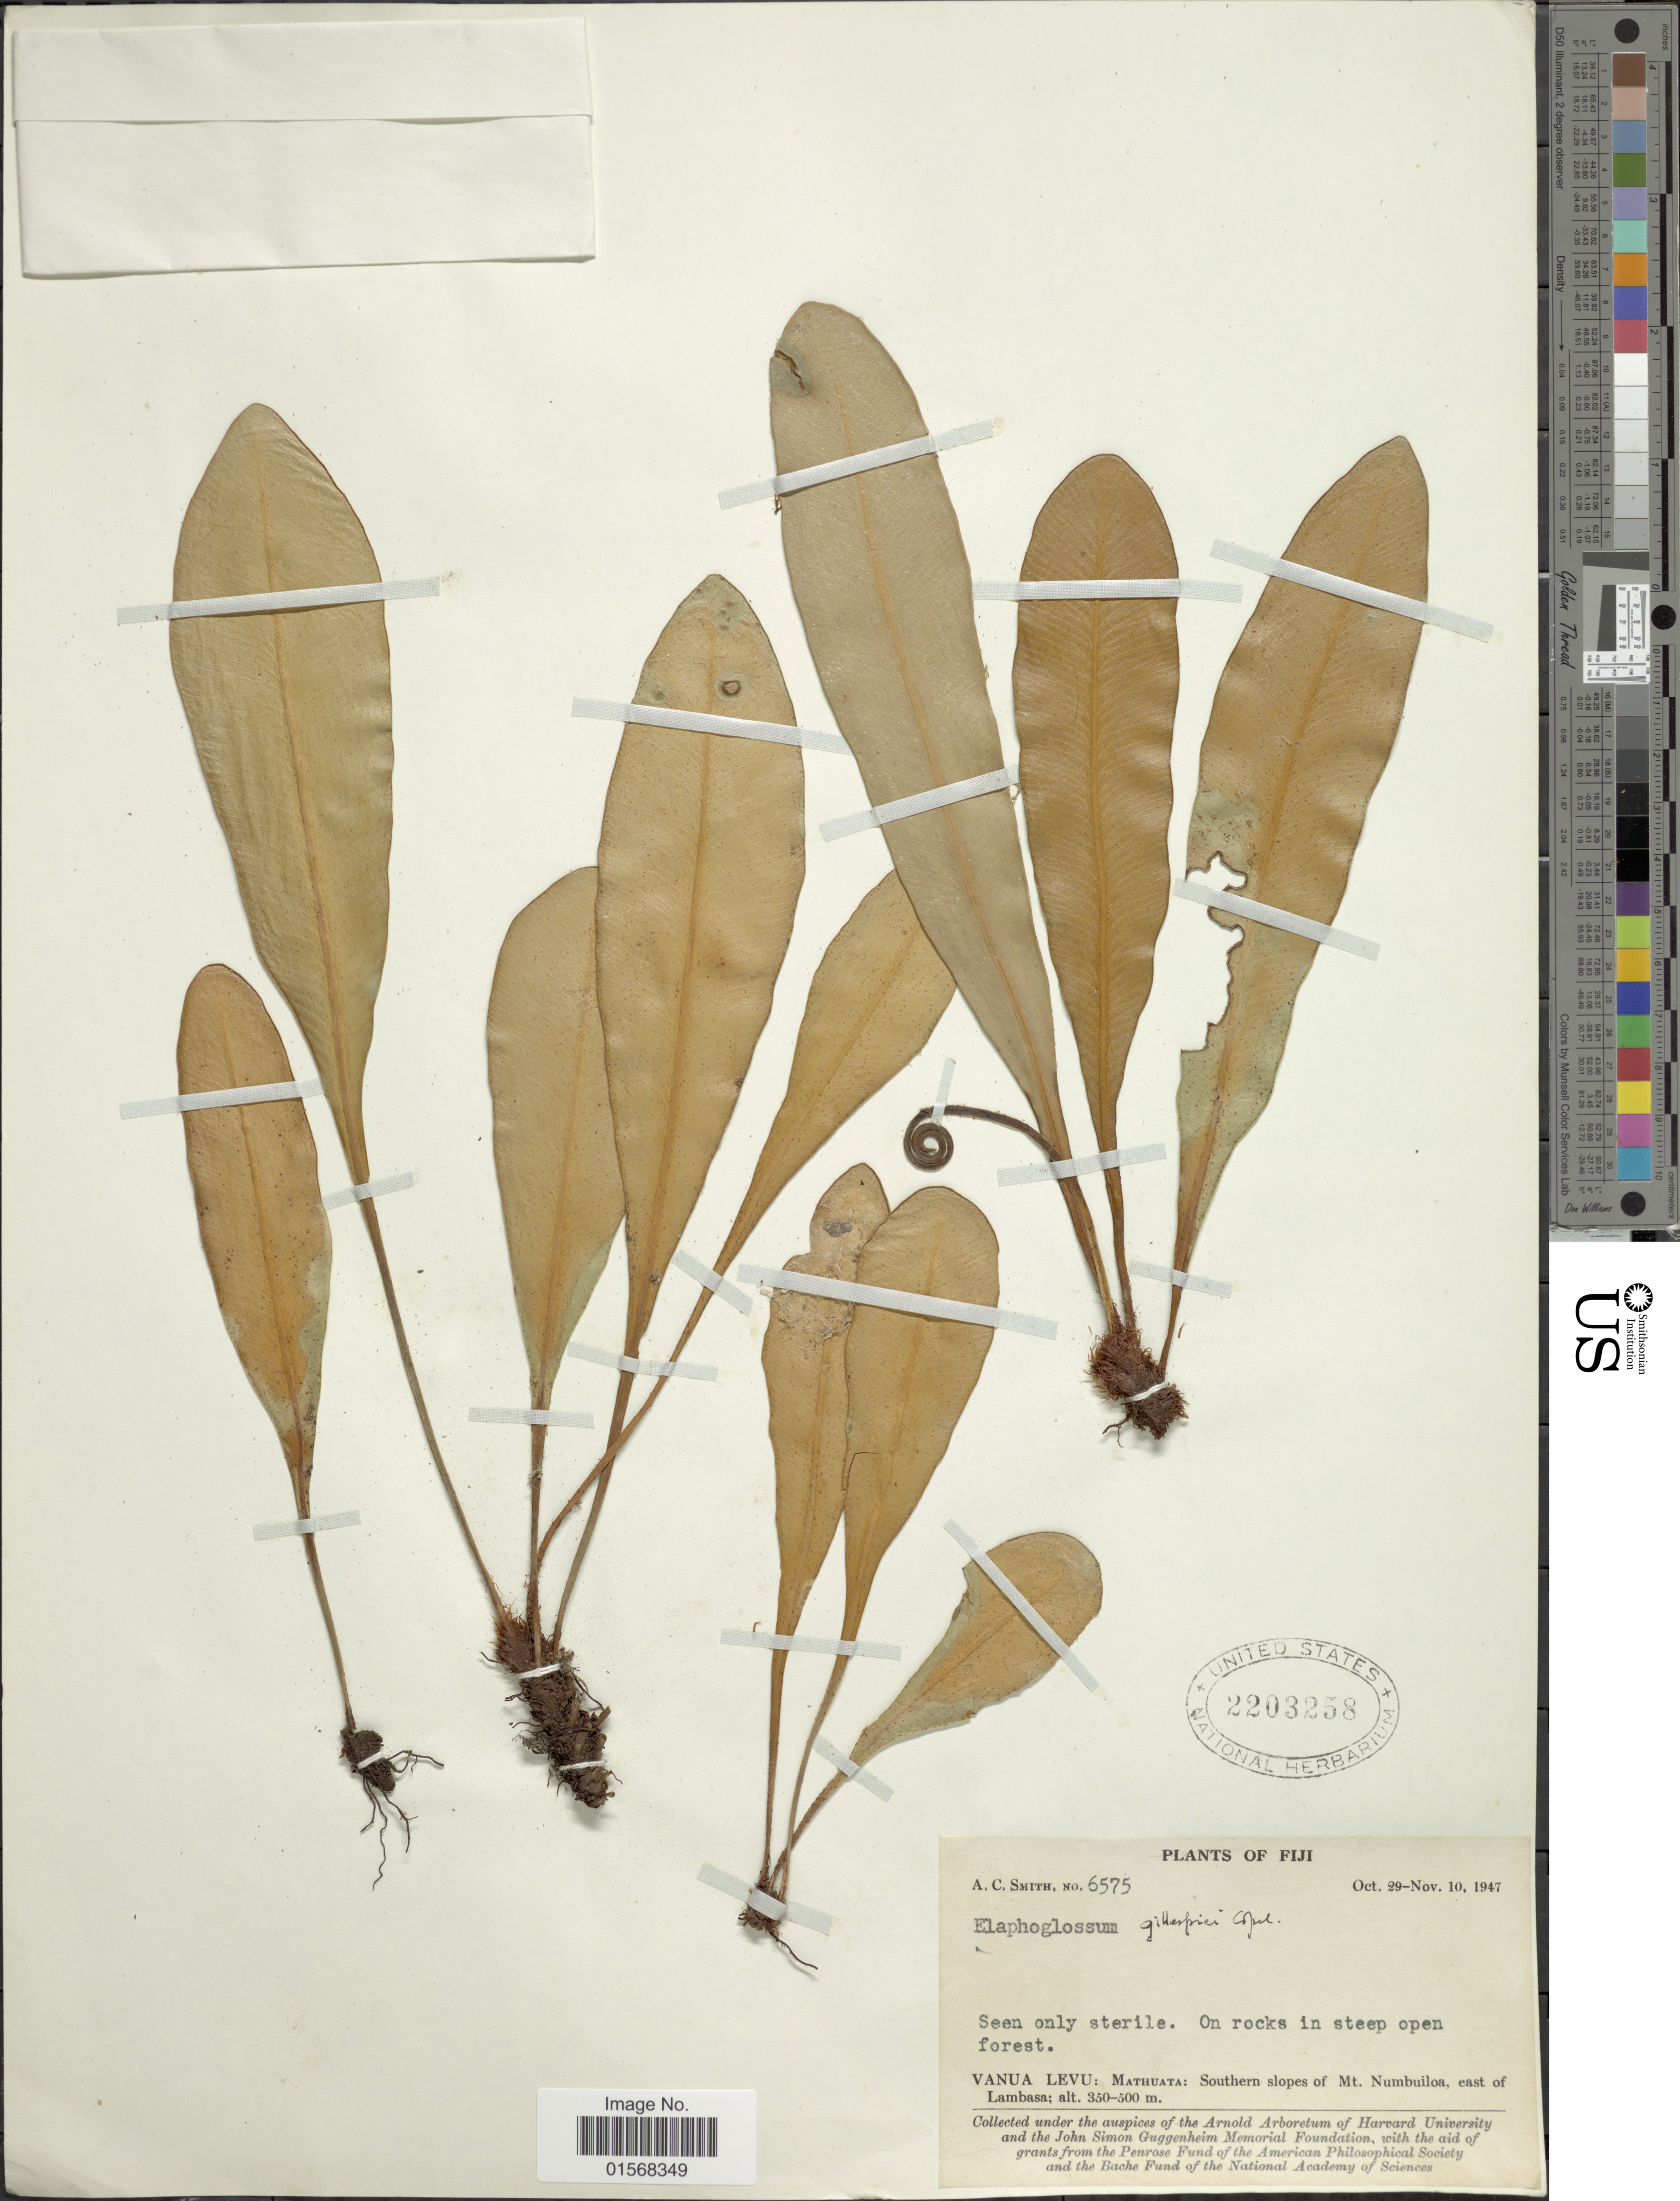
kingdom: Plantae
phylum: Tracheophyta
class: Polypodiopsida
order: Polypodiales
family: Dryopteridaceae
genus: Elaphoglossum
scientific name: Elaphoglossum gillespiei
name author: Copel.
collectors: A. C. Smith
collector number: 6575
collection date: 1947-10-29/1947-11-10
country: Fiji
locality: Fiji, Vanua Levu: Mathuata: Southern slopes of Mt. Numbuiloa, east of Lambasa.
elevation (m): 350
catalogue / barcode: US 2203258